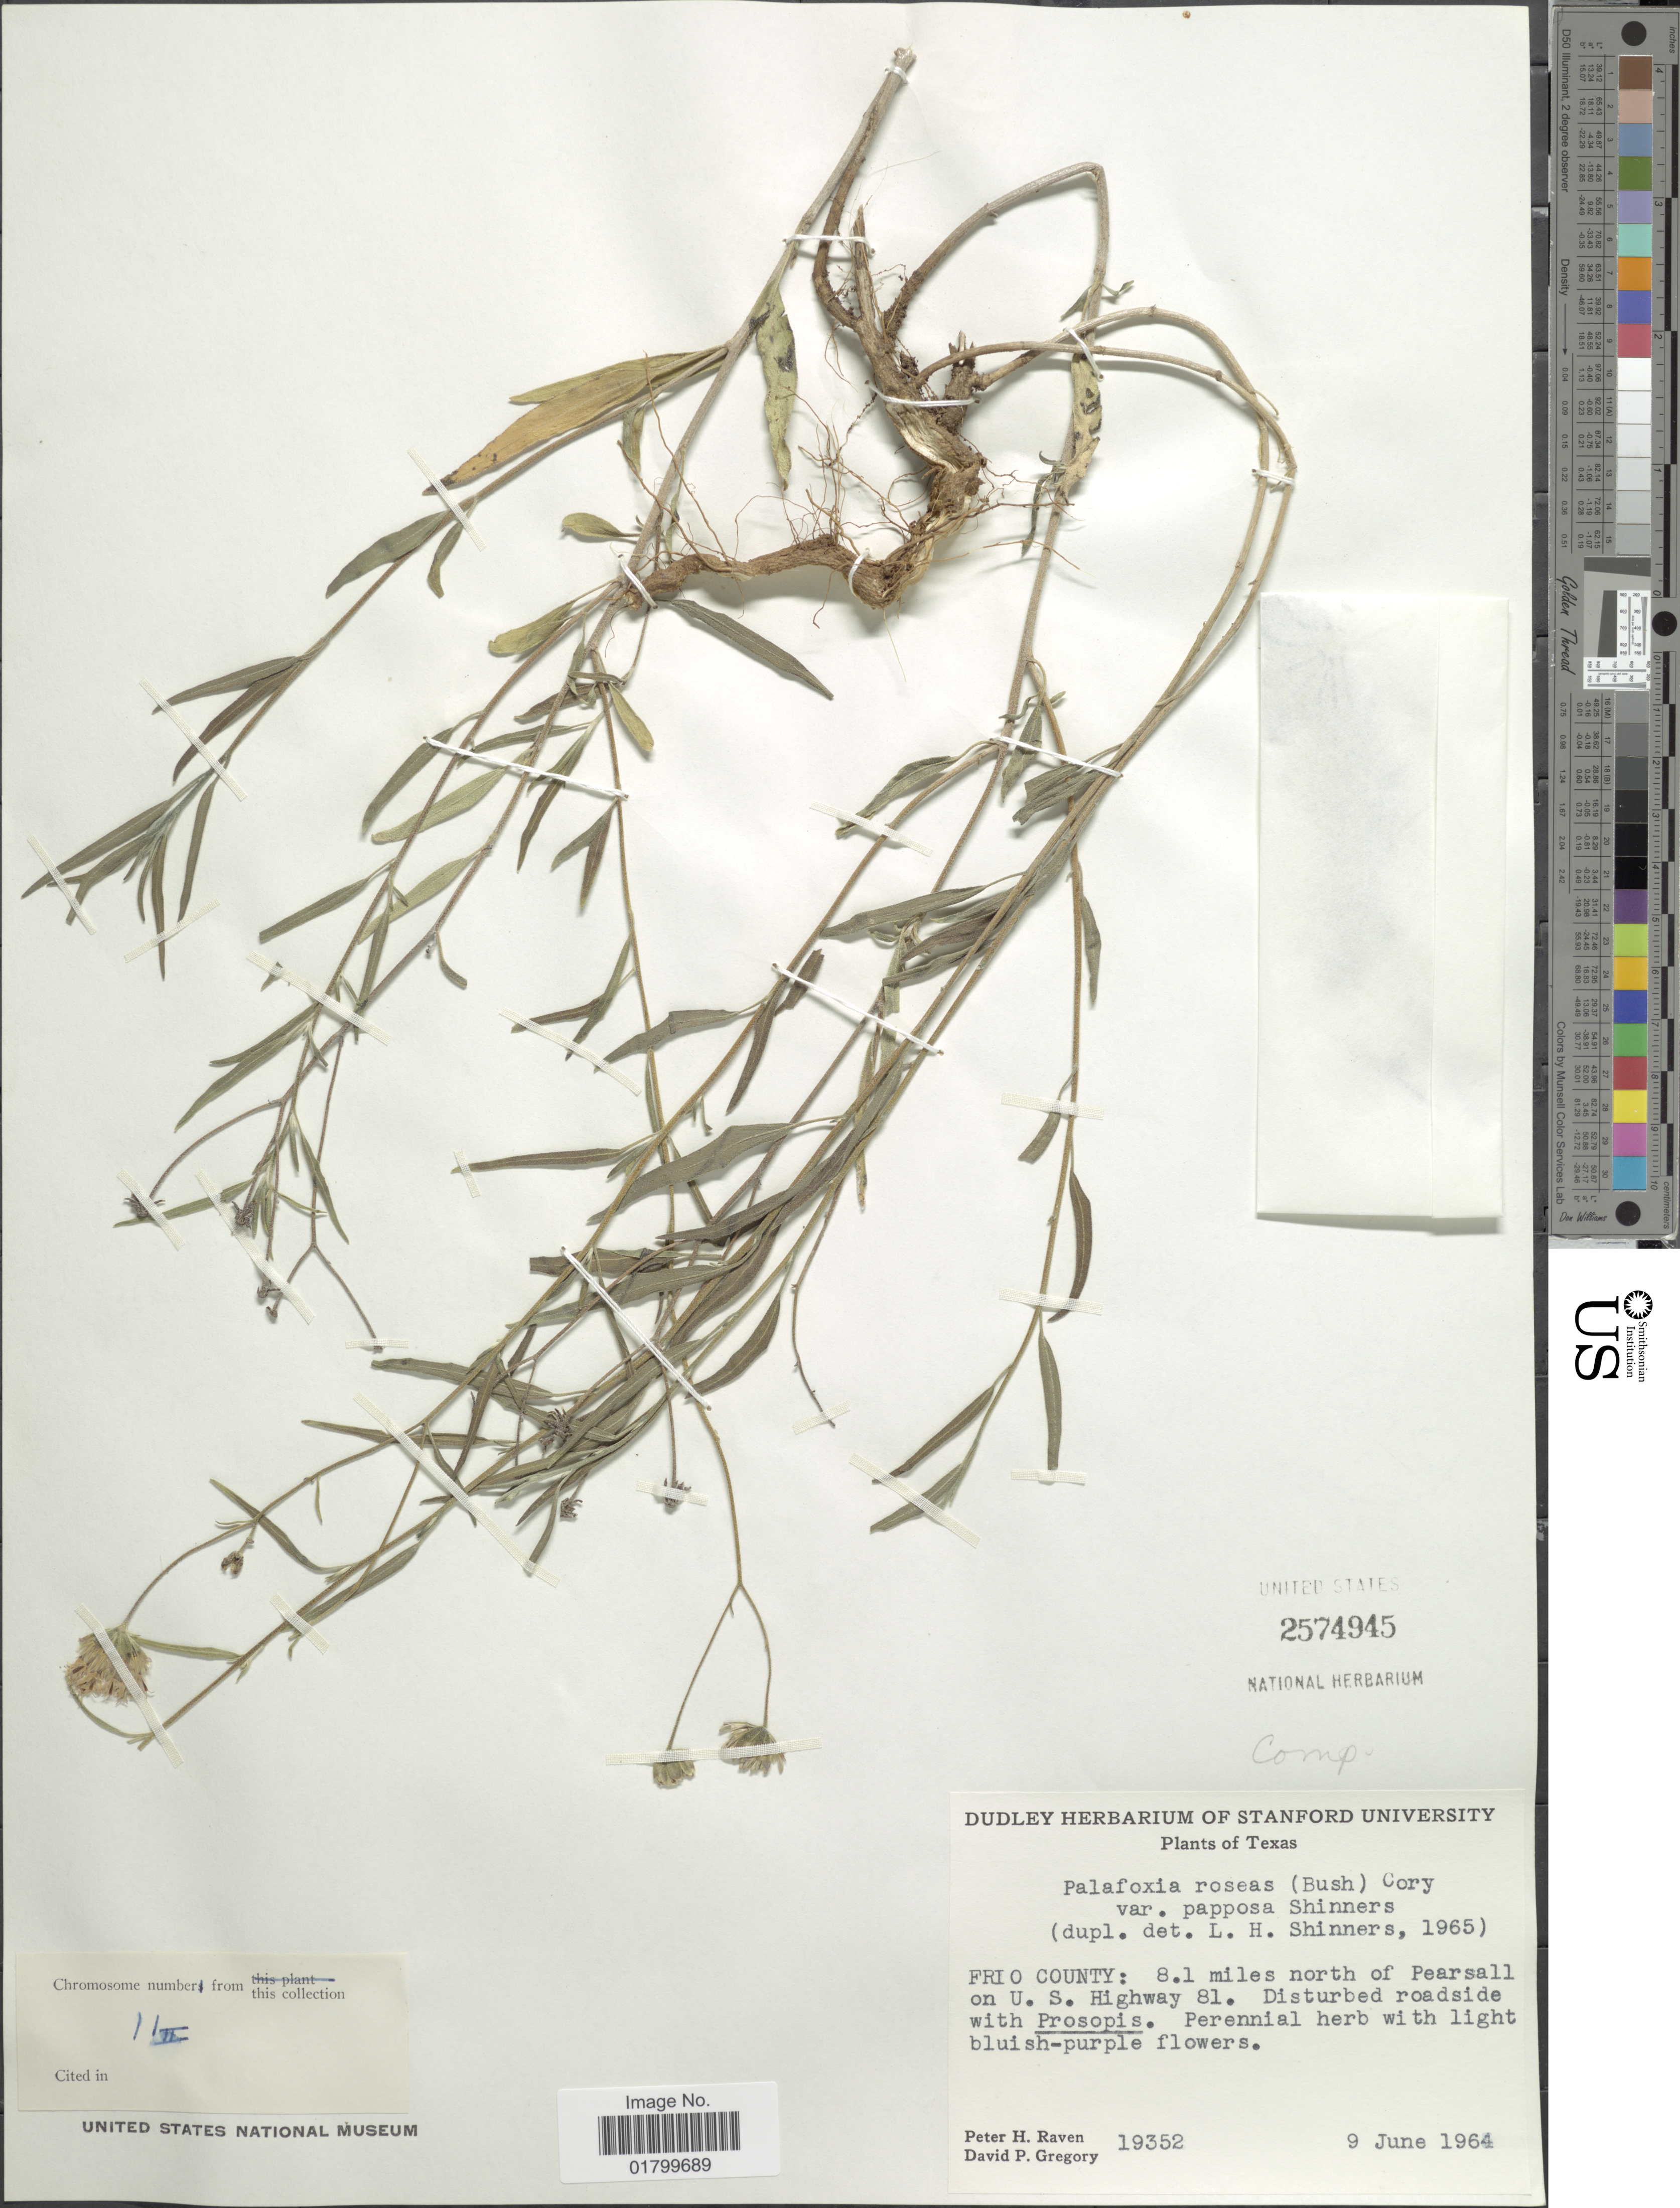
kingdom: Plantae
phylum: Tracheophyta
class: Magnoliopsida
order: Asterales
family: Asteraceae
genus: Palafoxia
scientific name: Palafoxia rosea var. macrolepis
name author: (Rydb.) B.L. Turner & M.I. Morris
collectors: P. Raven & D. Gregory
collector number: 19352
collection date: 1964-06-09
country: United States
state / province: Texas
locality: Frio County: 8.1 miles north of Pearsall on U. S. Highway 81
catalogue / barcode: US 2574945